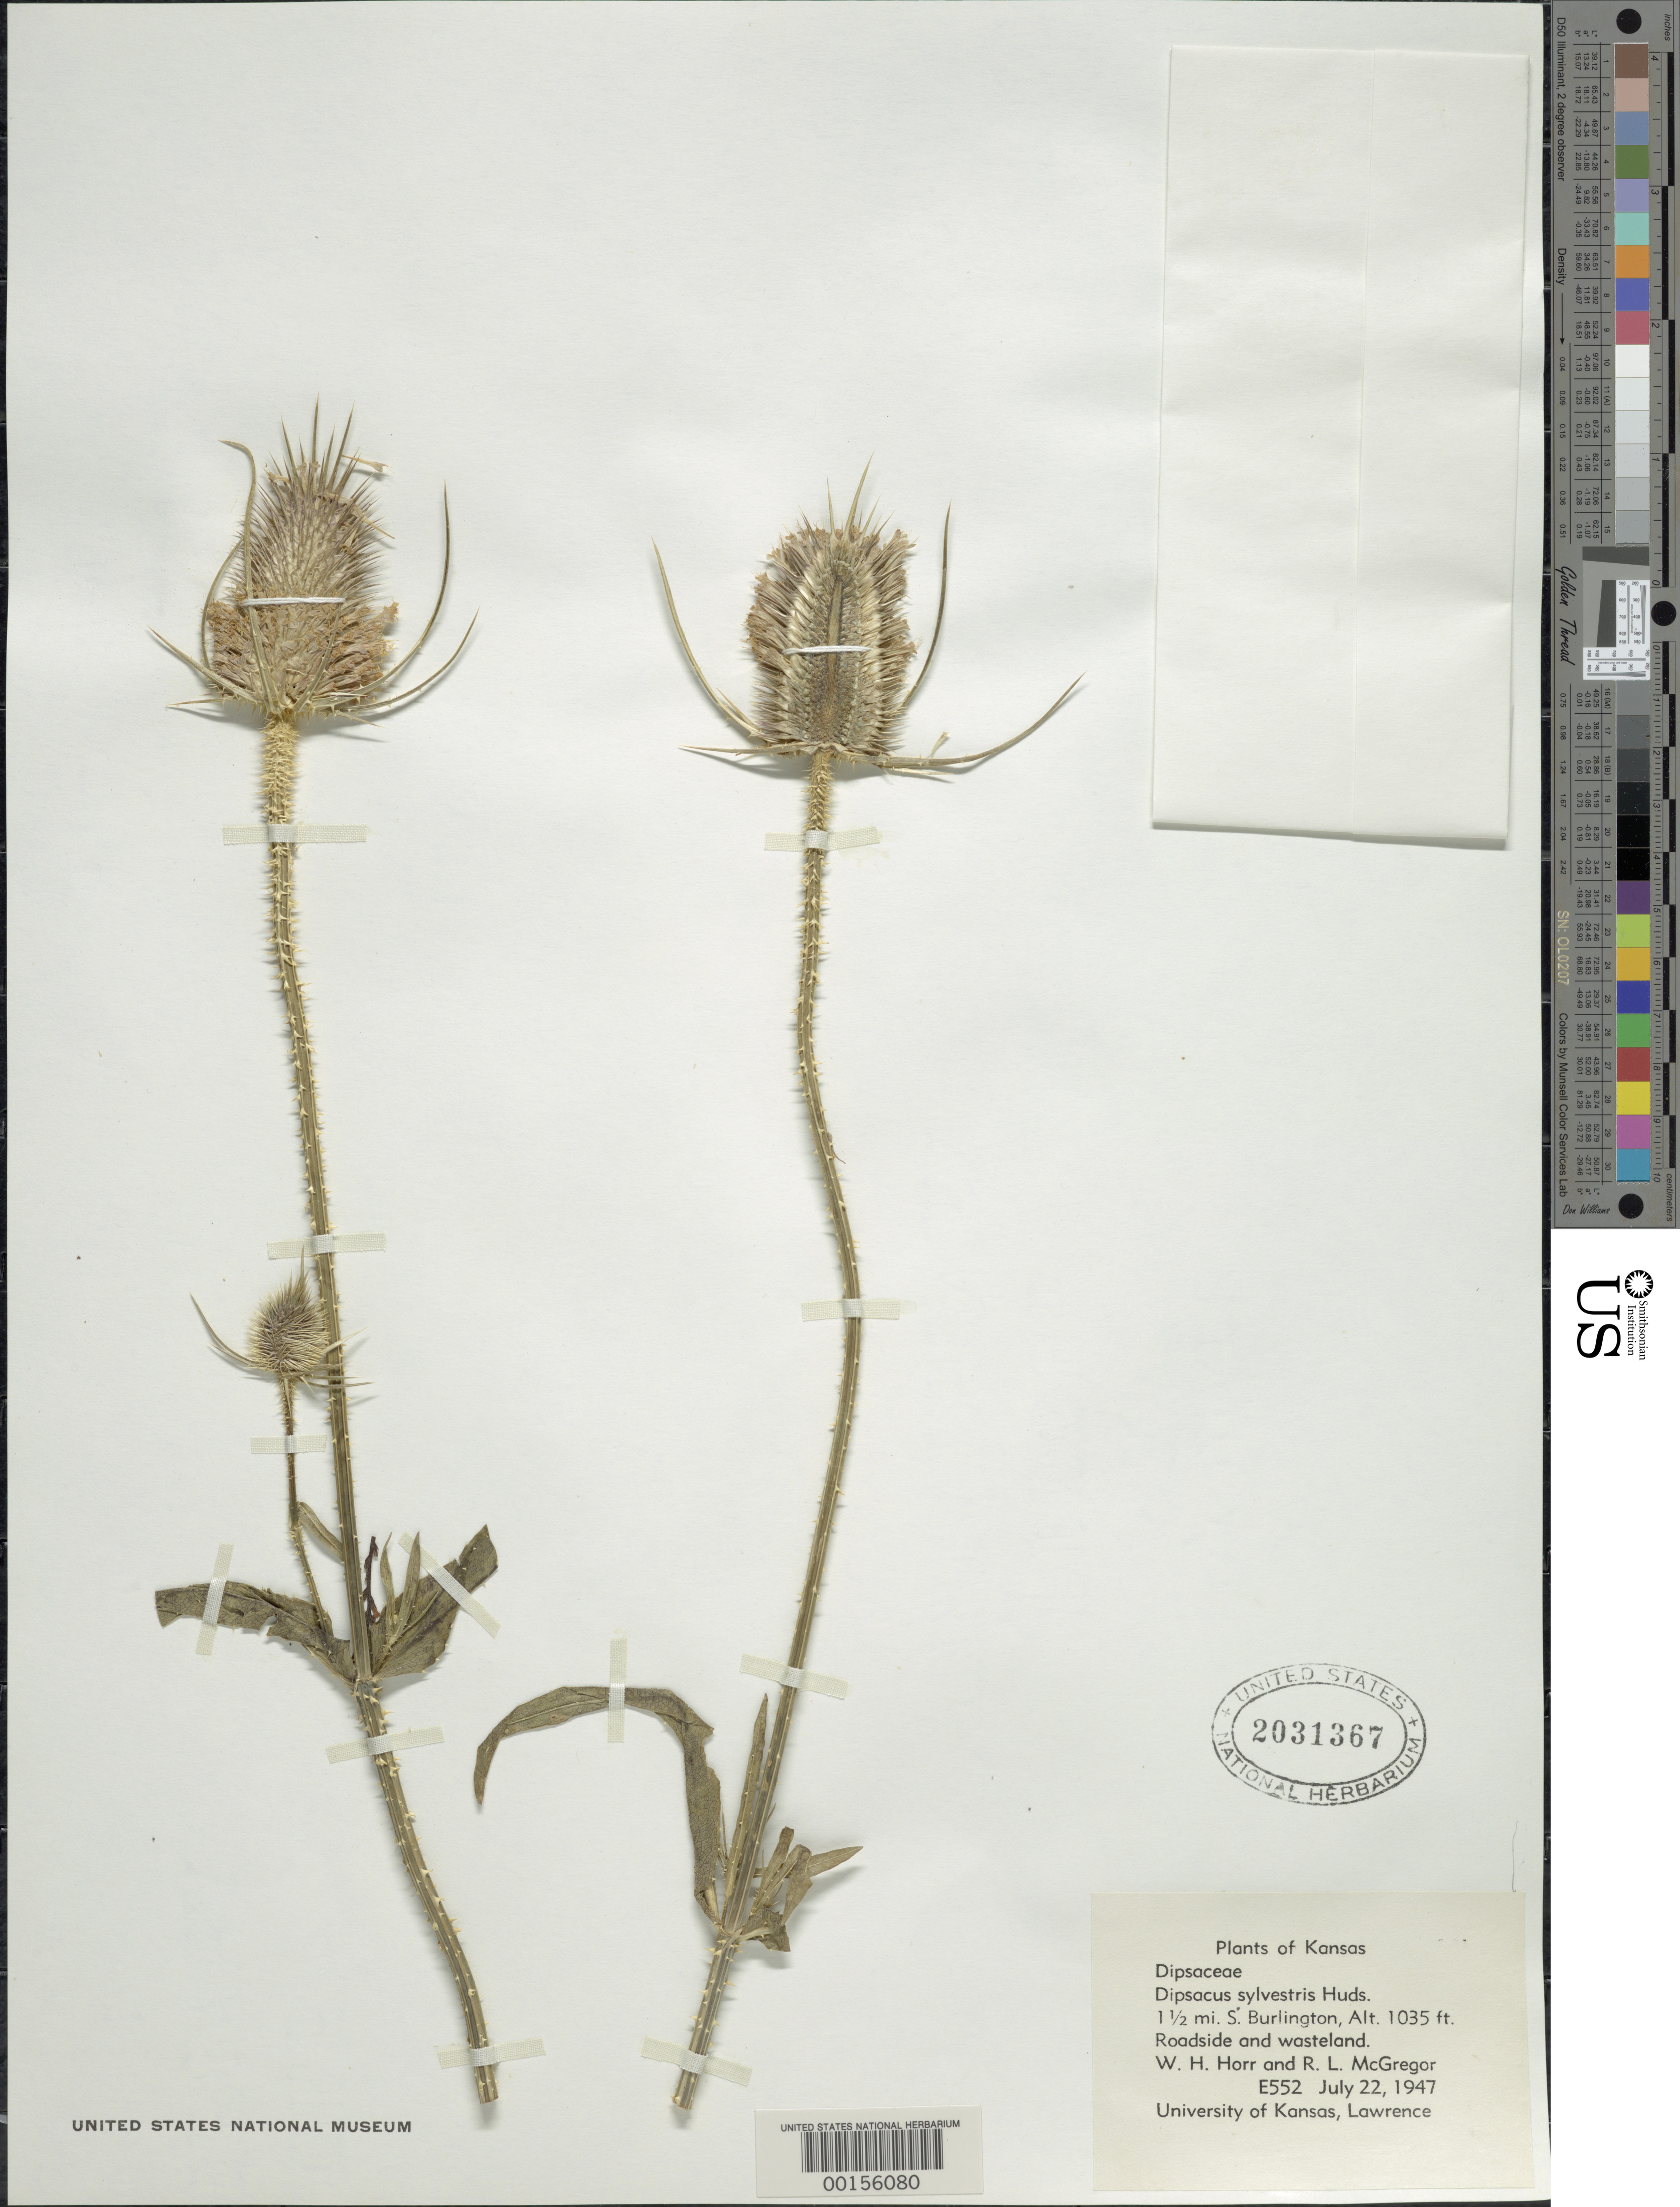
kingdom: Plantae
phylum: Tracheophyta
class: Magnoliopsida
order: Dipsacales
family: Caprifoliaceae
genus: Dipsacus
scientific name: Dipsacus sylvestris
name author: Huds.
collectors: W. H. Horr & R. McGregor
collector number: E552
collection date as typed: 22 Jul 1947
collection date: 1947-07-22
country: United States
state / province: Kansas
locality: S Burlington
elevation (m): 315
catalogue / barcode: US 2031367